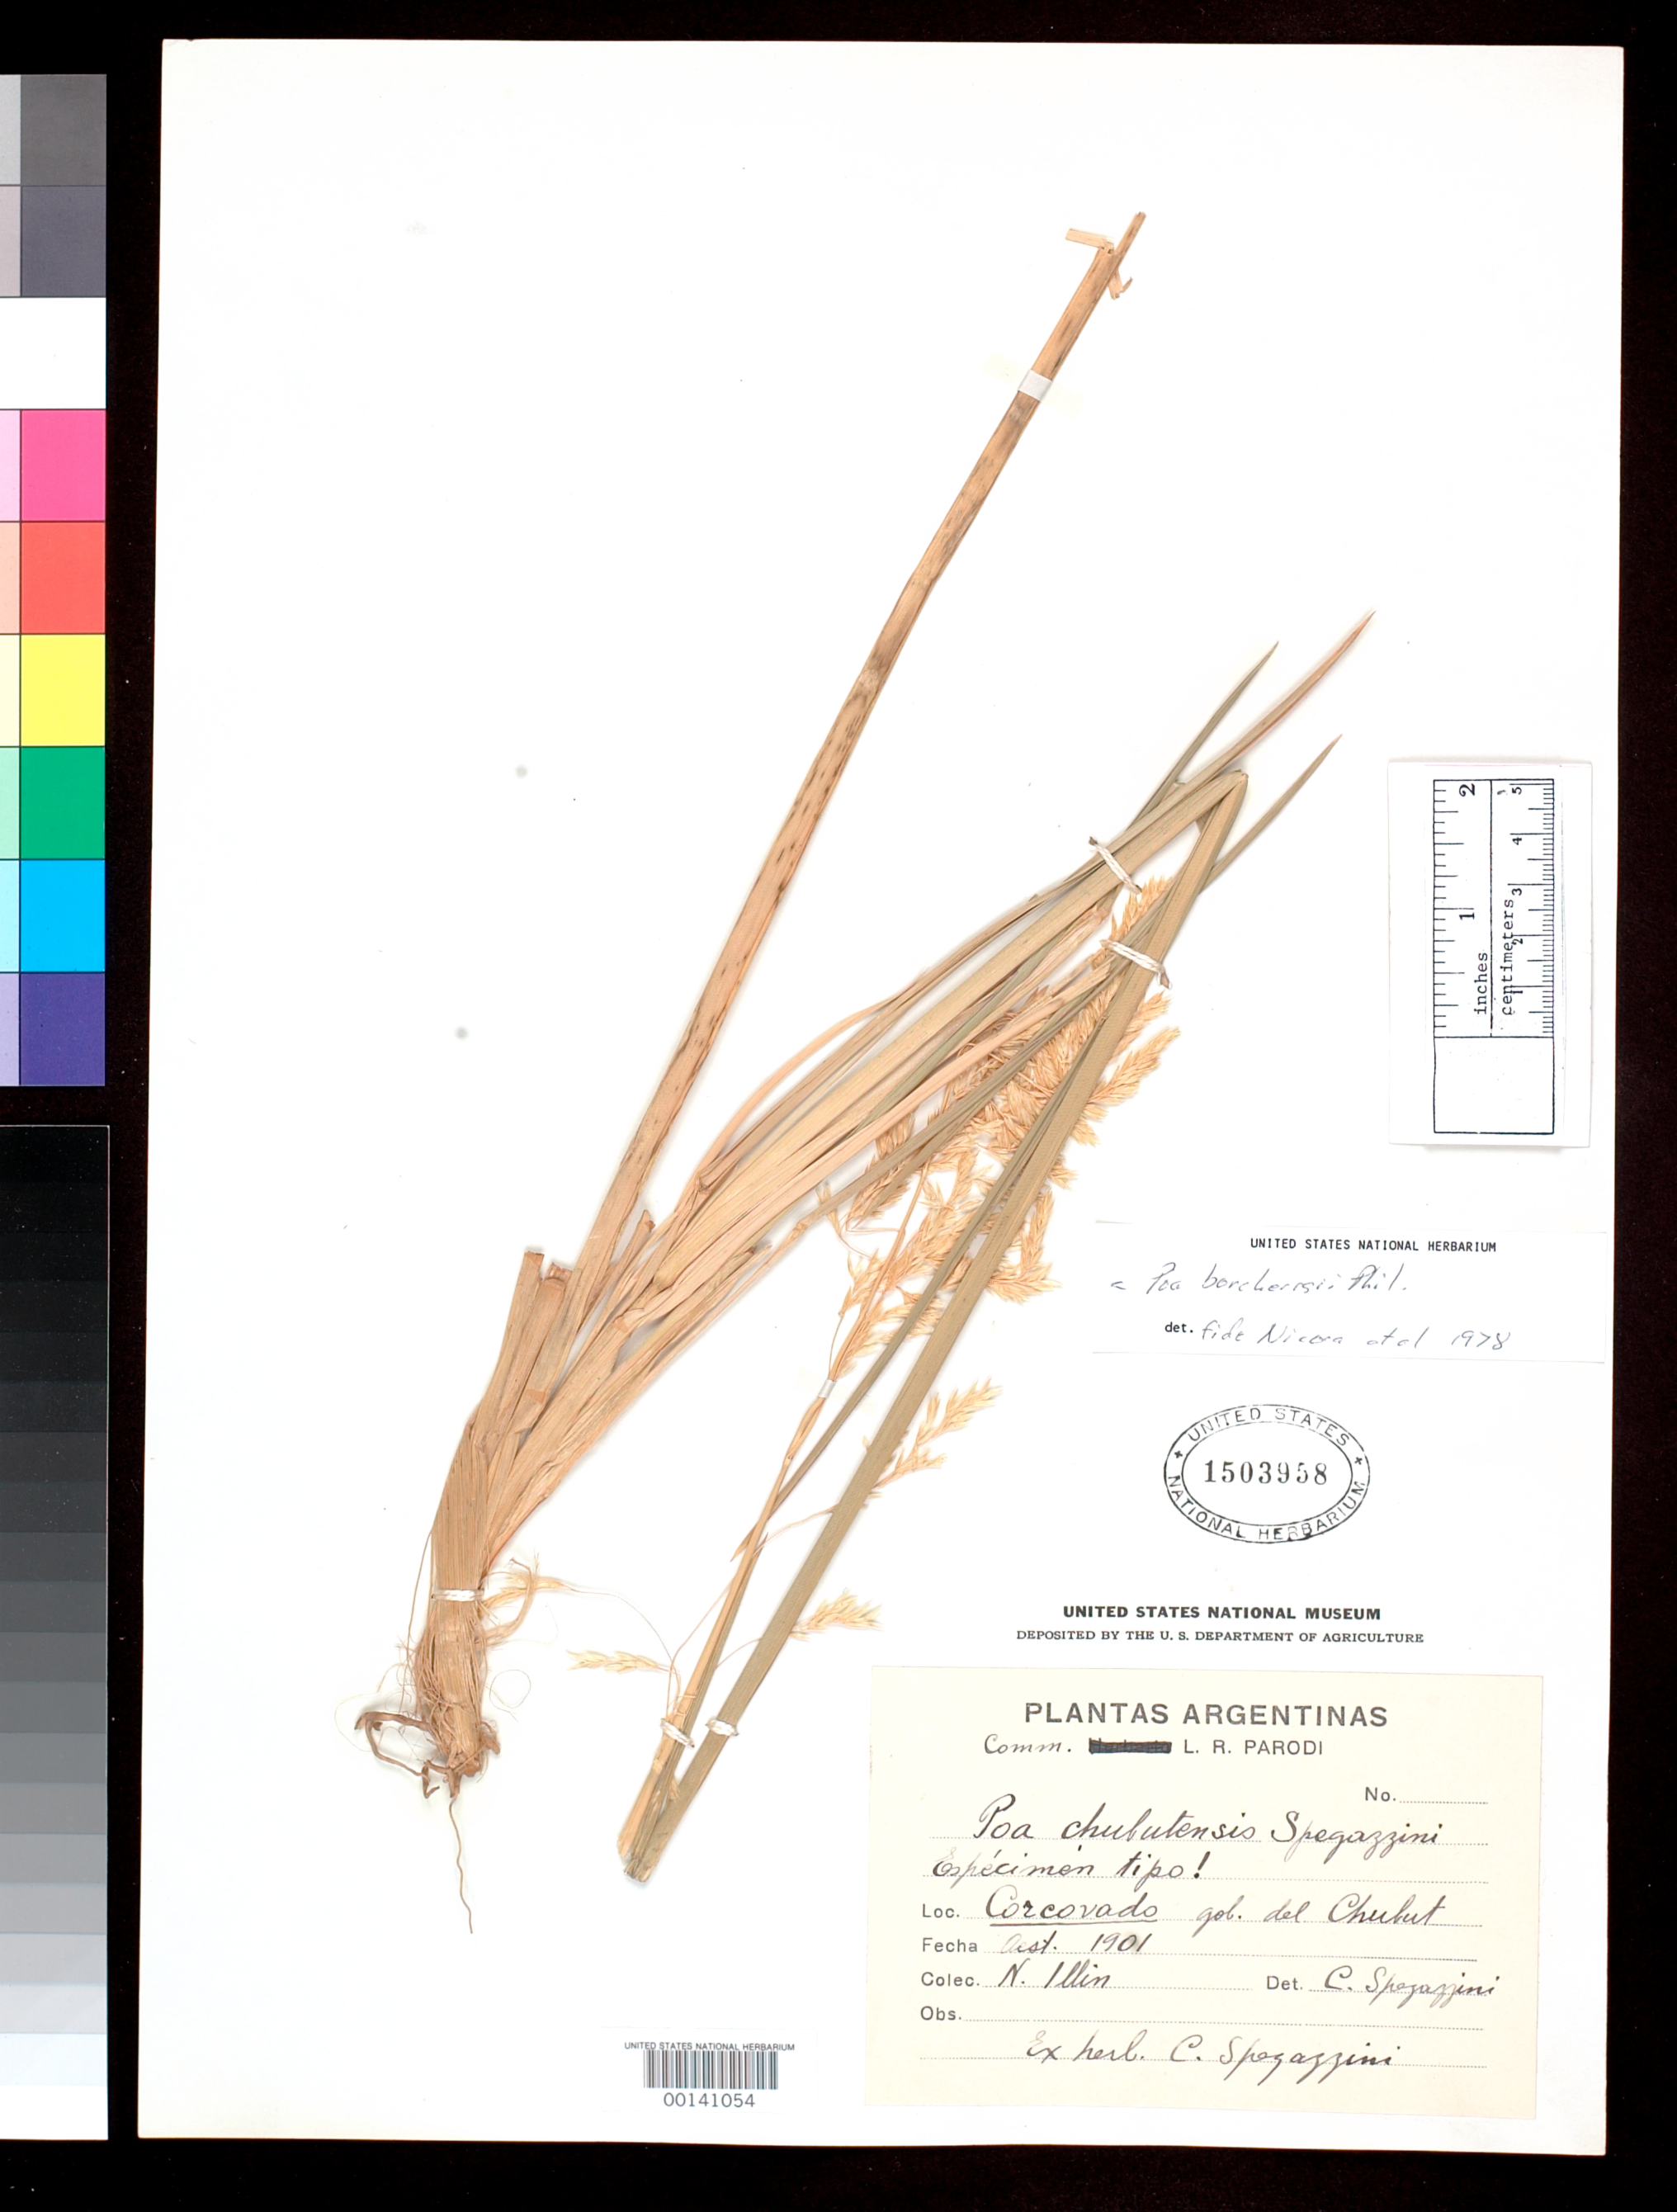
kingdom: Plantae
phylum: Tracheophyta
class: Liliopsida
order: Poales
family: Poaceae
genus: Poa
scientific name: Poa chubutensis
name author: Speg.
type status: Isotype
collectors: N. Illin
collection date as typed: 1901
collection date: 1901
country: Argentina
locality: Patagonia.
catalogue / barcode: US 1503958